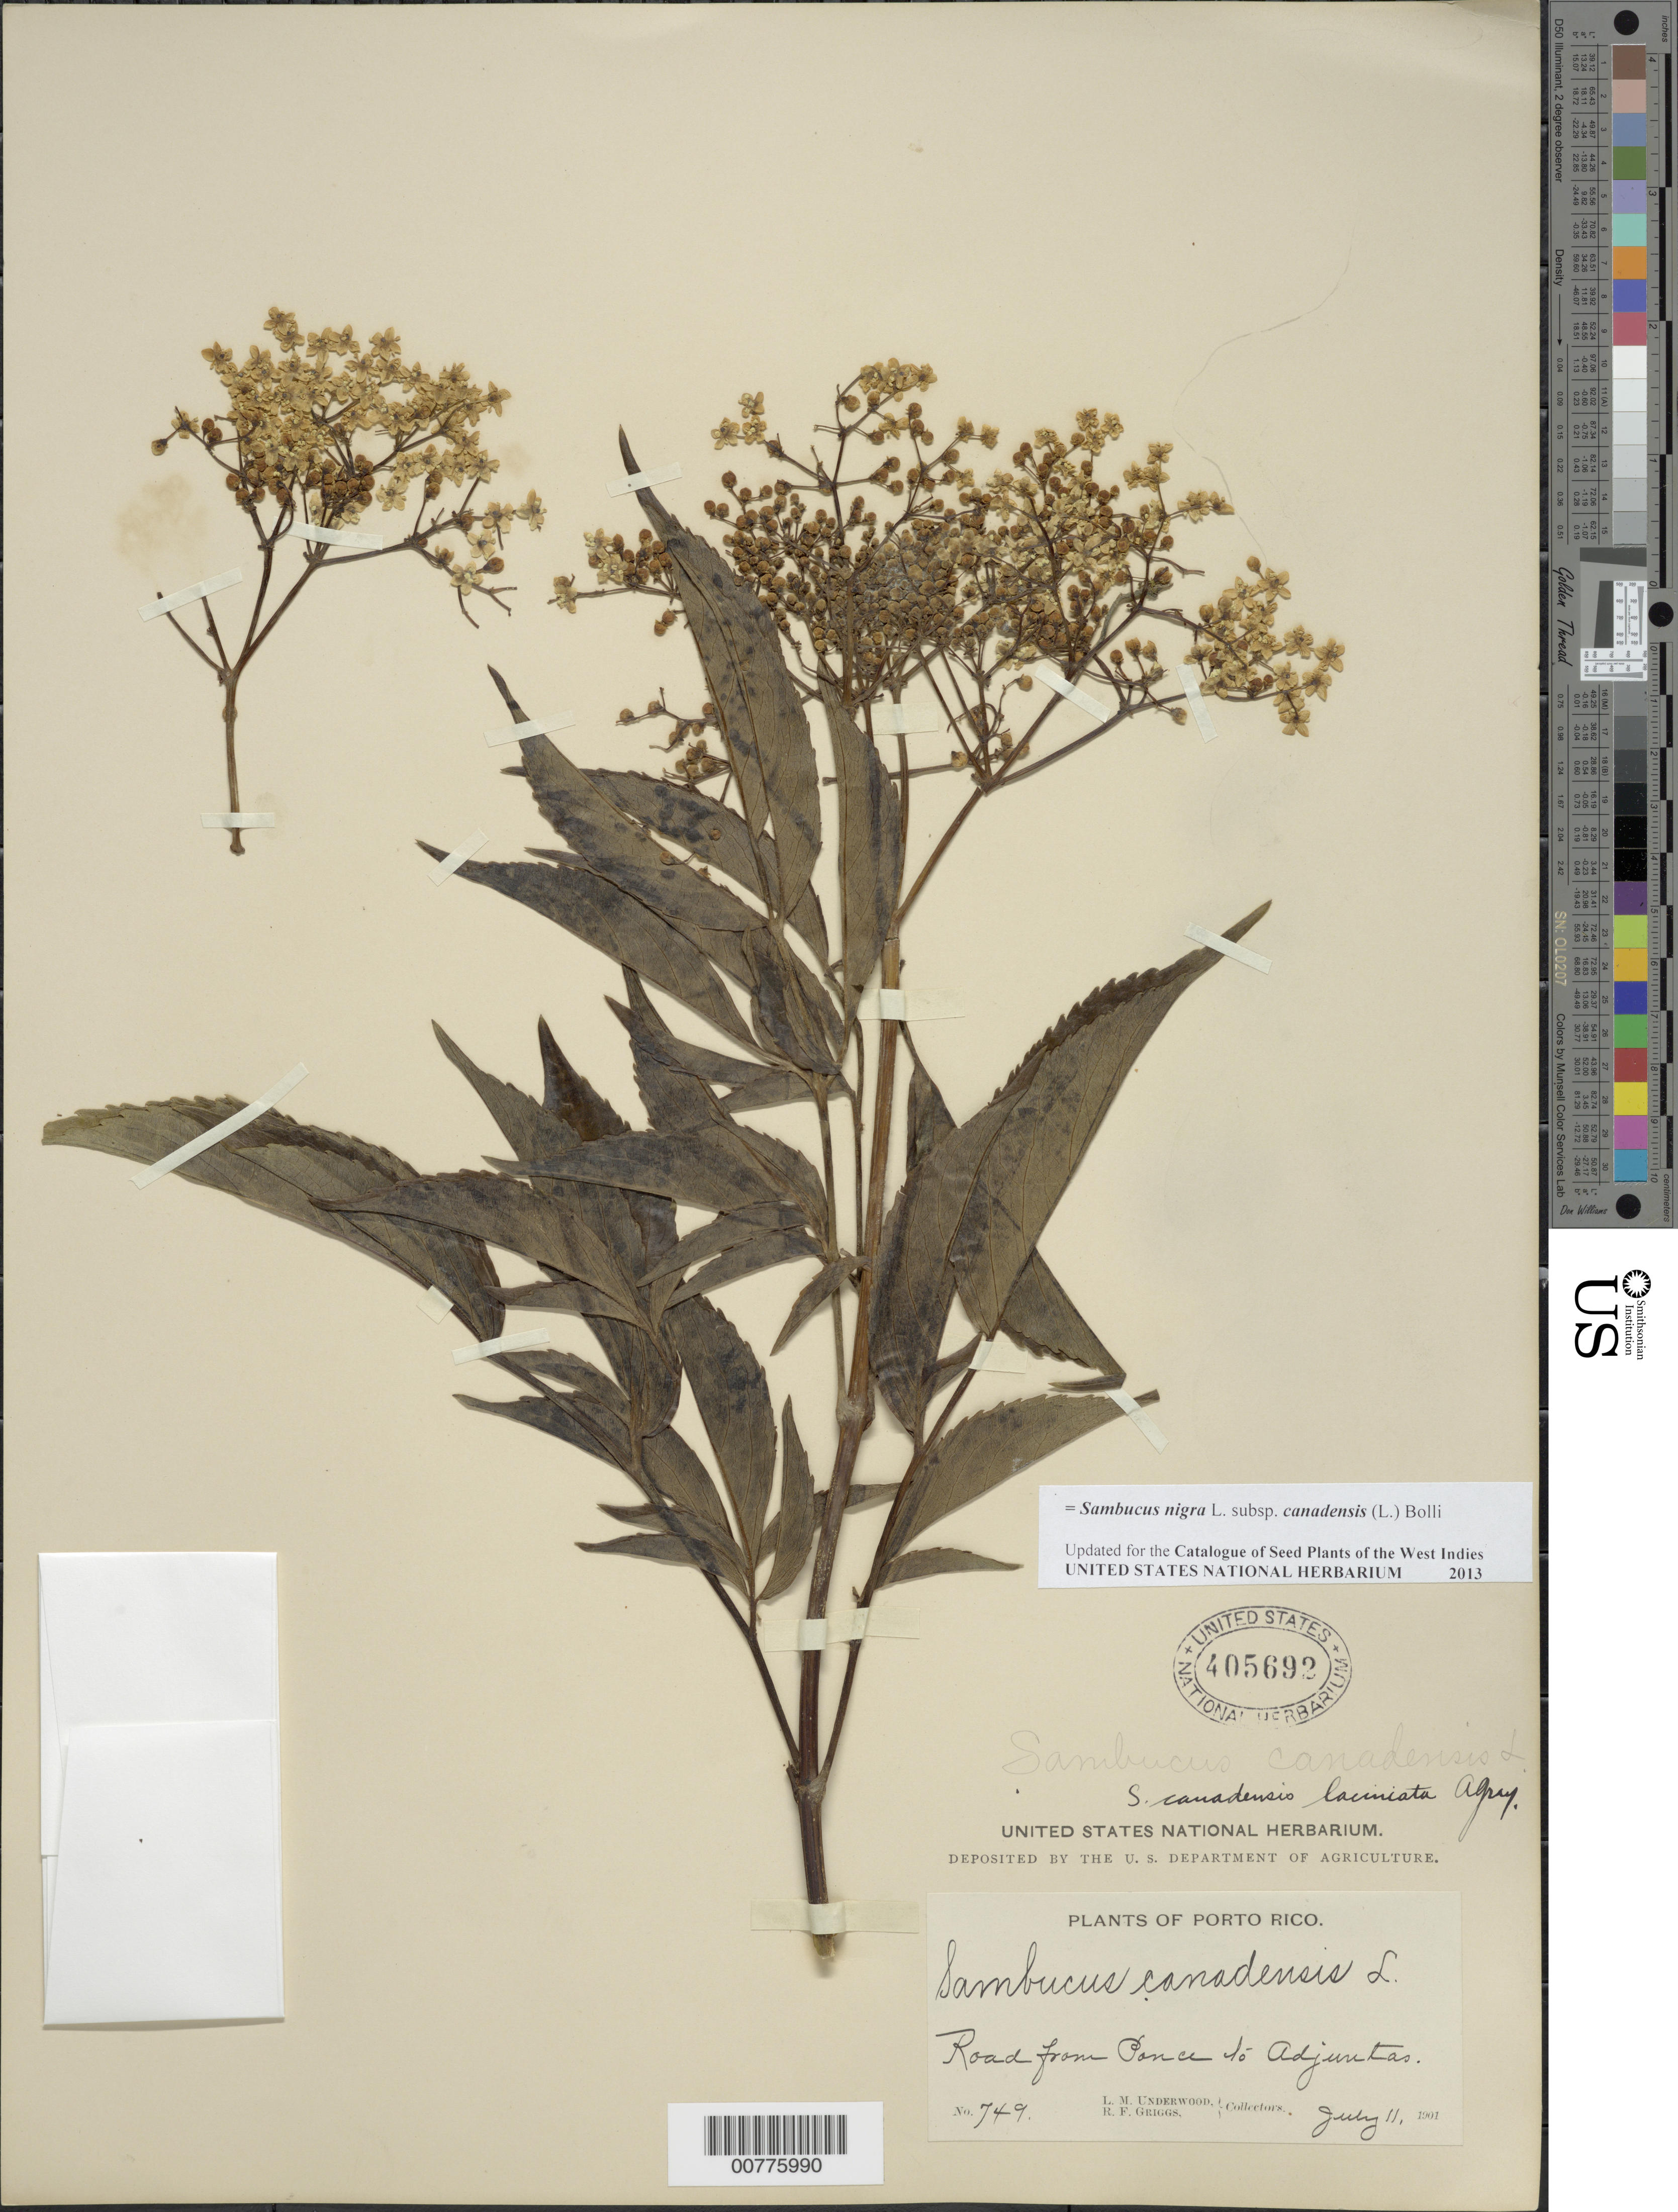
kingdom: Plantae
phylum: Tracheophyta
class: Magnoliopsida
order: Dipsacales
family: Viburnaceae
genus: Sambucus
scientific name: Sambucus nigra subsp. canadensis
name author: (L.) Bolli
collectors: L. M. Underwood & R. F. Griggs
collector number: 749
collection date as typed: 11 Jul 1901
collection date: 1901-07-11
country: Puerto Rico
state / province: Adjuntas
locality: Road from Ponce to Adjuntas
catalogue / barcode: US 405692